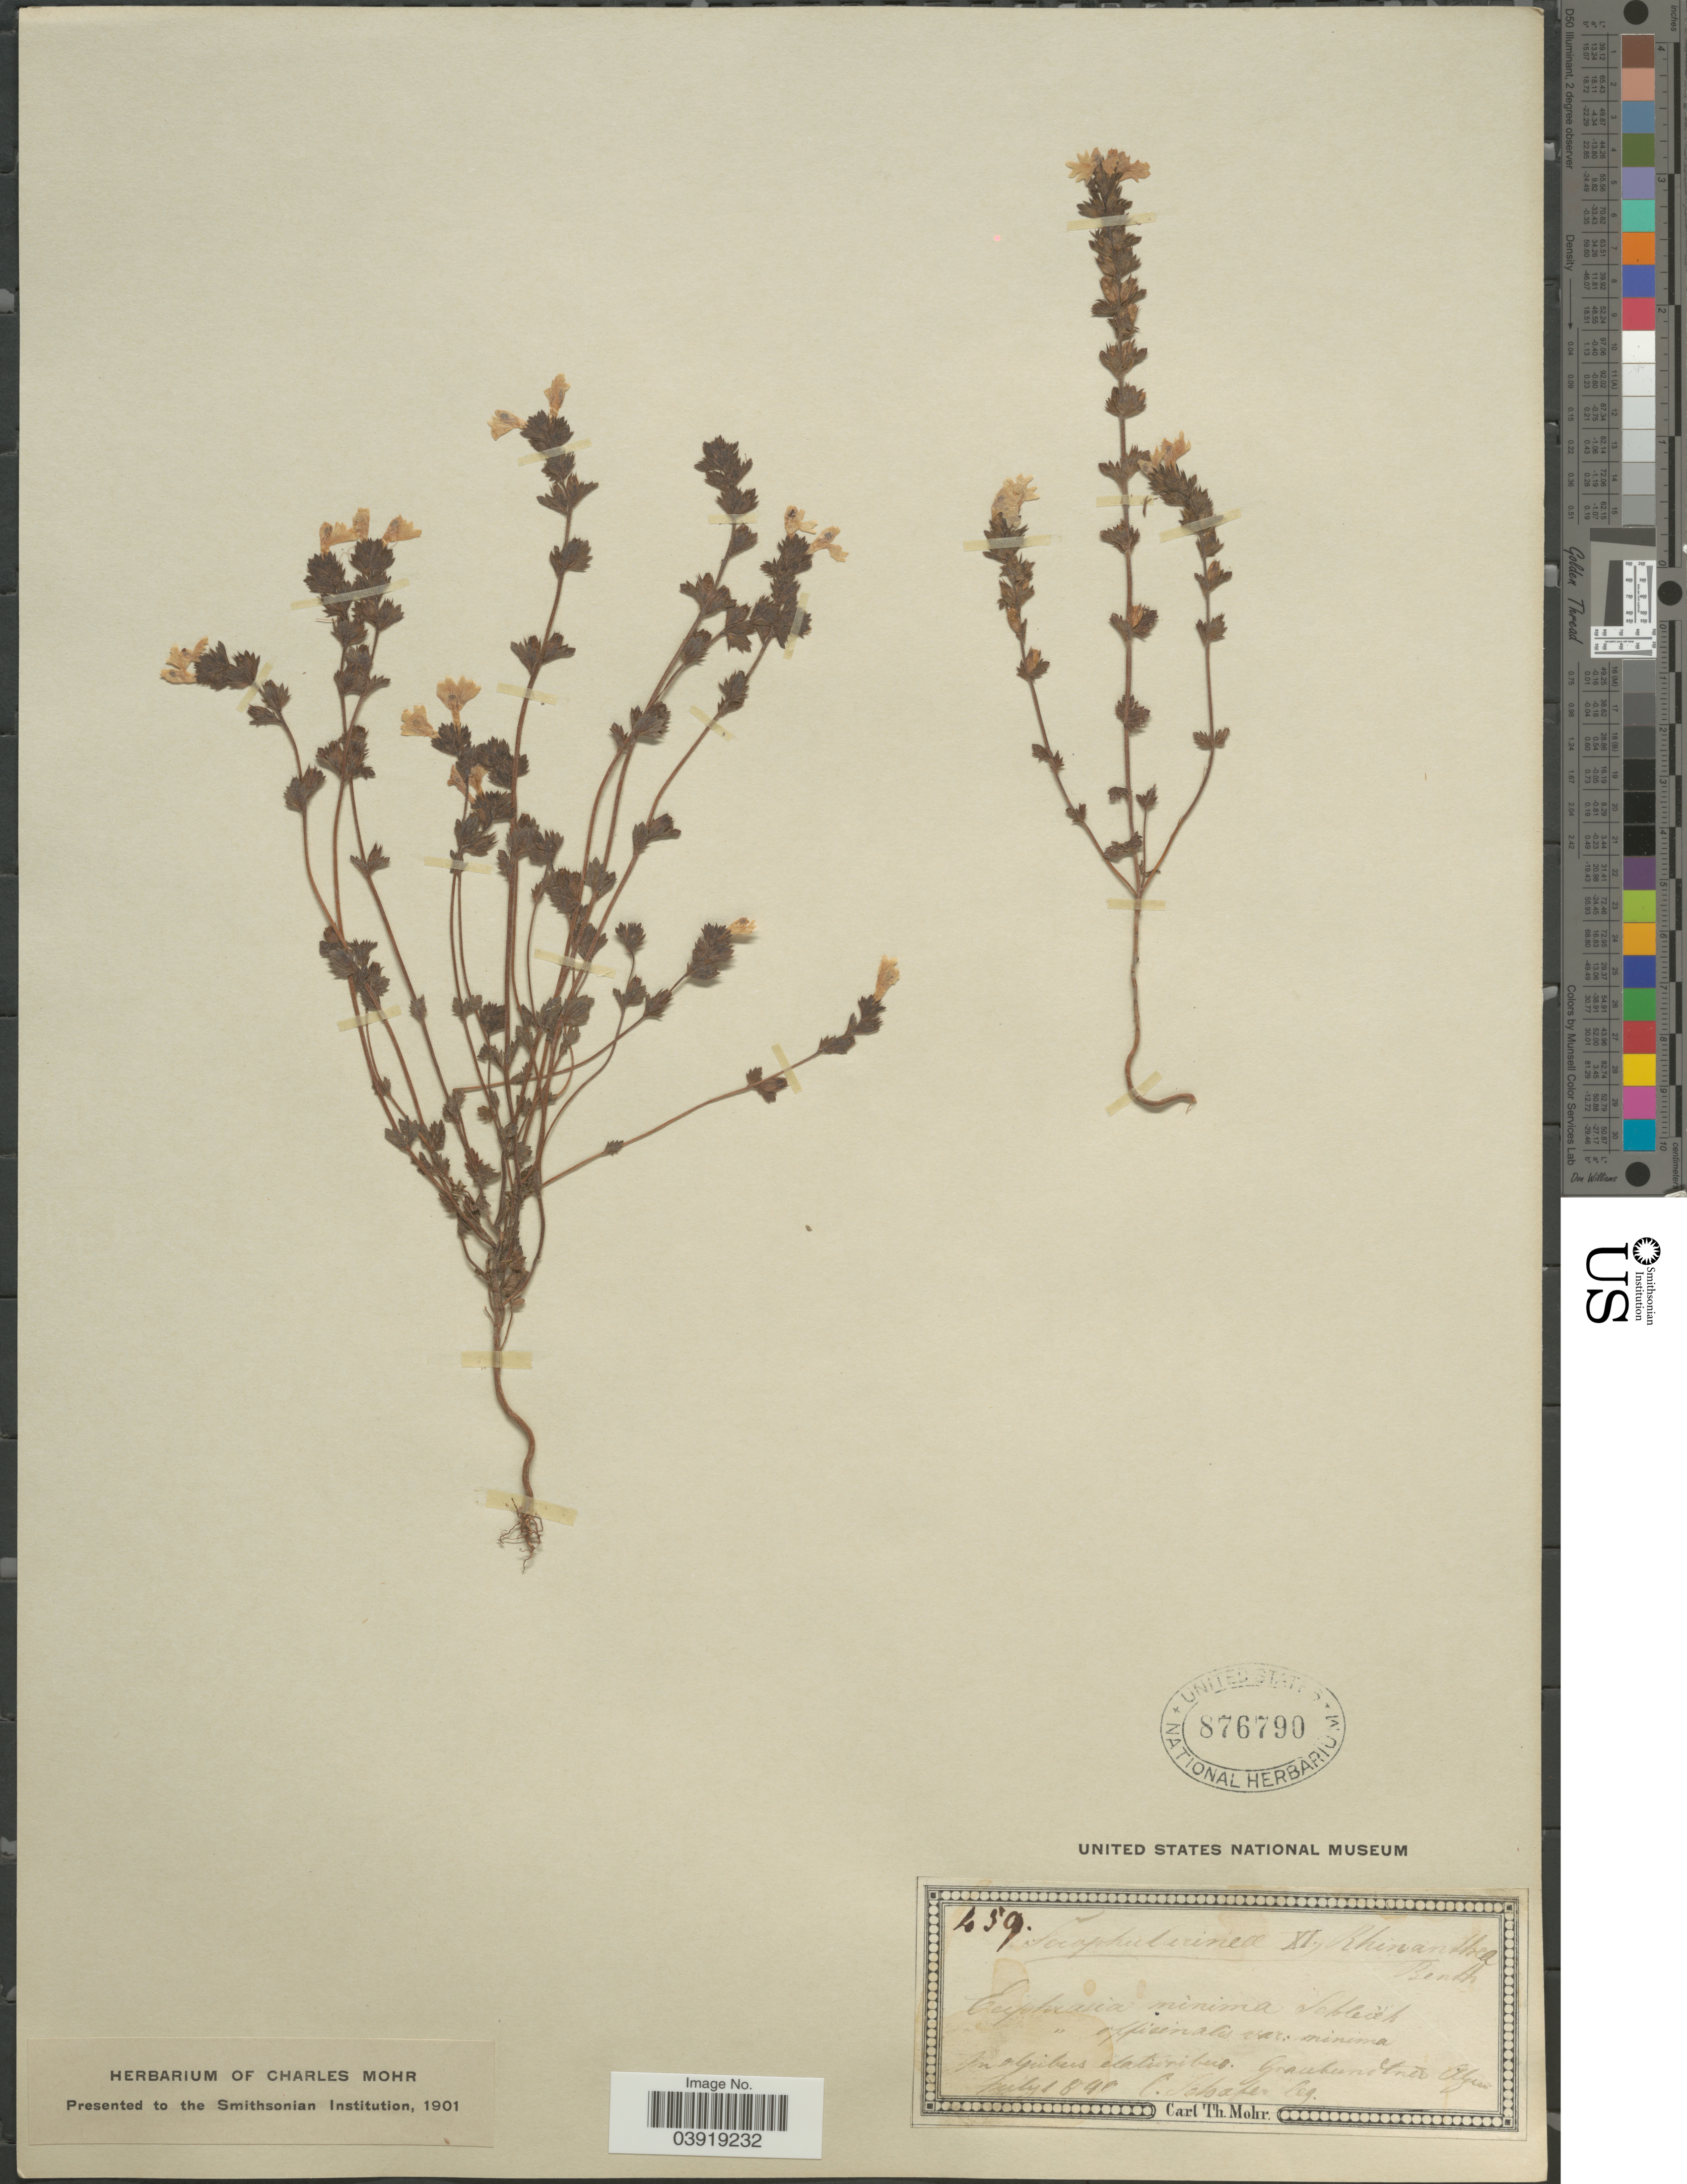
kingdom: Plantae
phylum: Tracheophyta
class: Magnoliopsida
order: Lamiales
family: Orobanchaceae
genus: Euphrasia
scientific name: Euphrasia minima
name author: Schloss.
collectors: C. Schafer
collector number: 459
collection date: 1840-07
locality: In alpibus elatioribus Graubuntiner Algier. [interpreted]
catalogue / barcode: US 876790